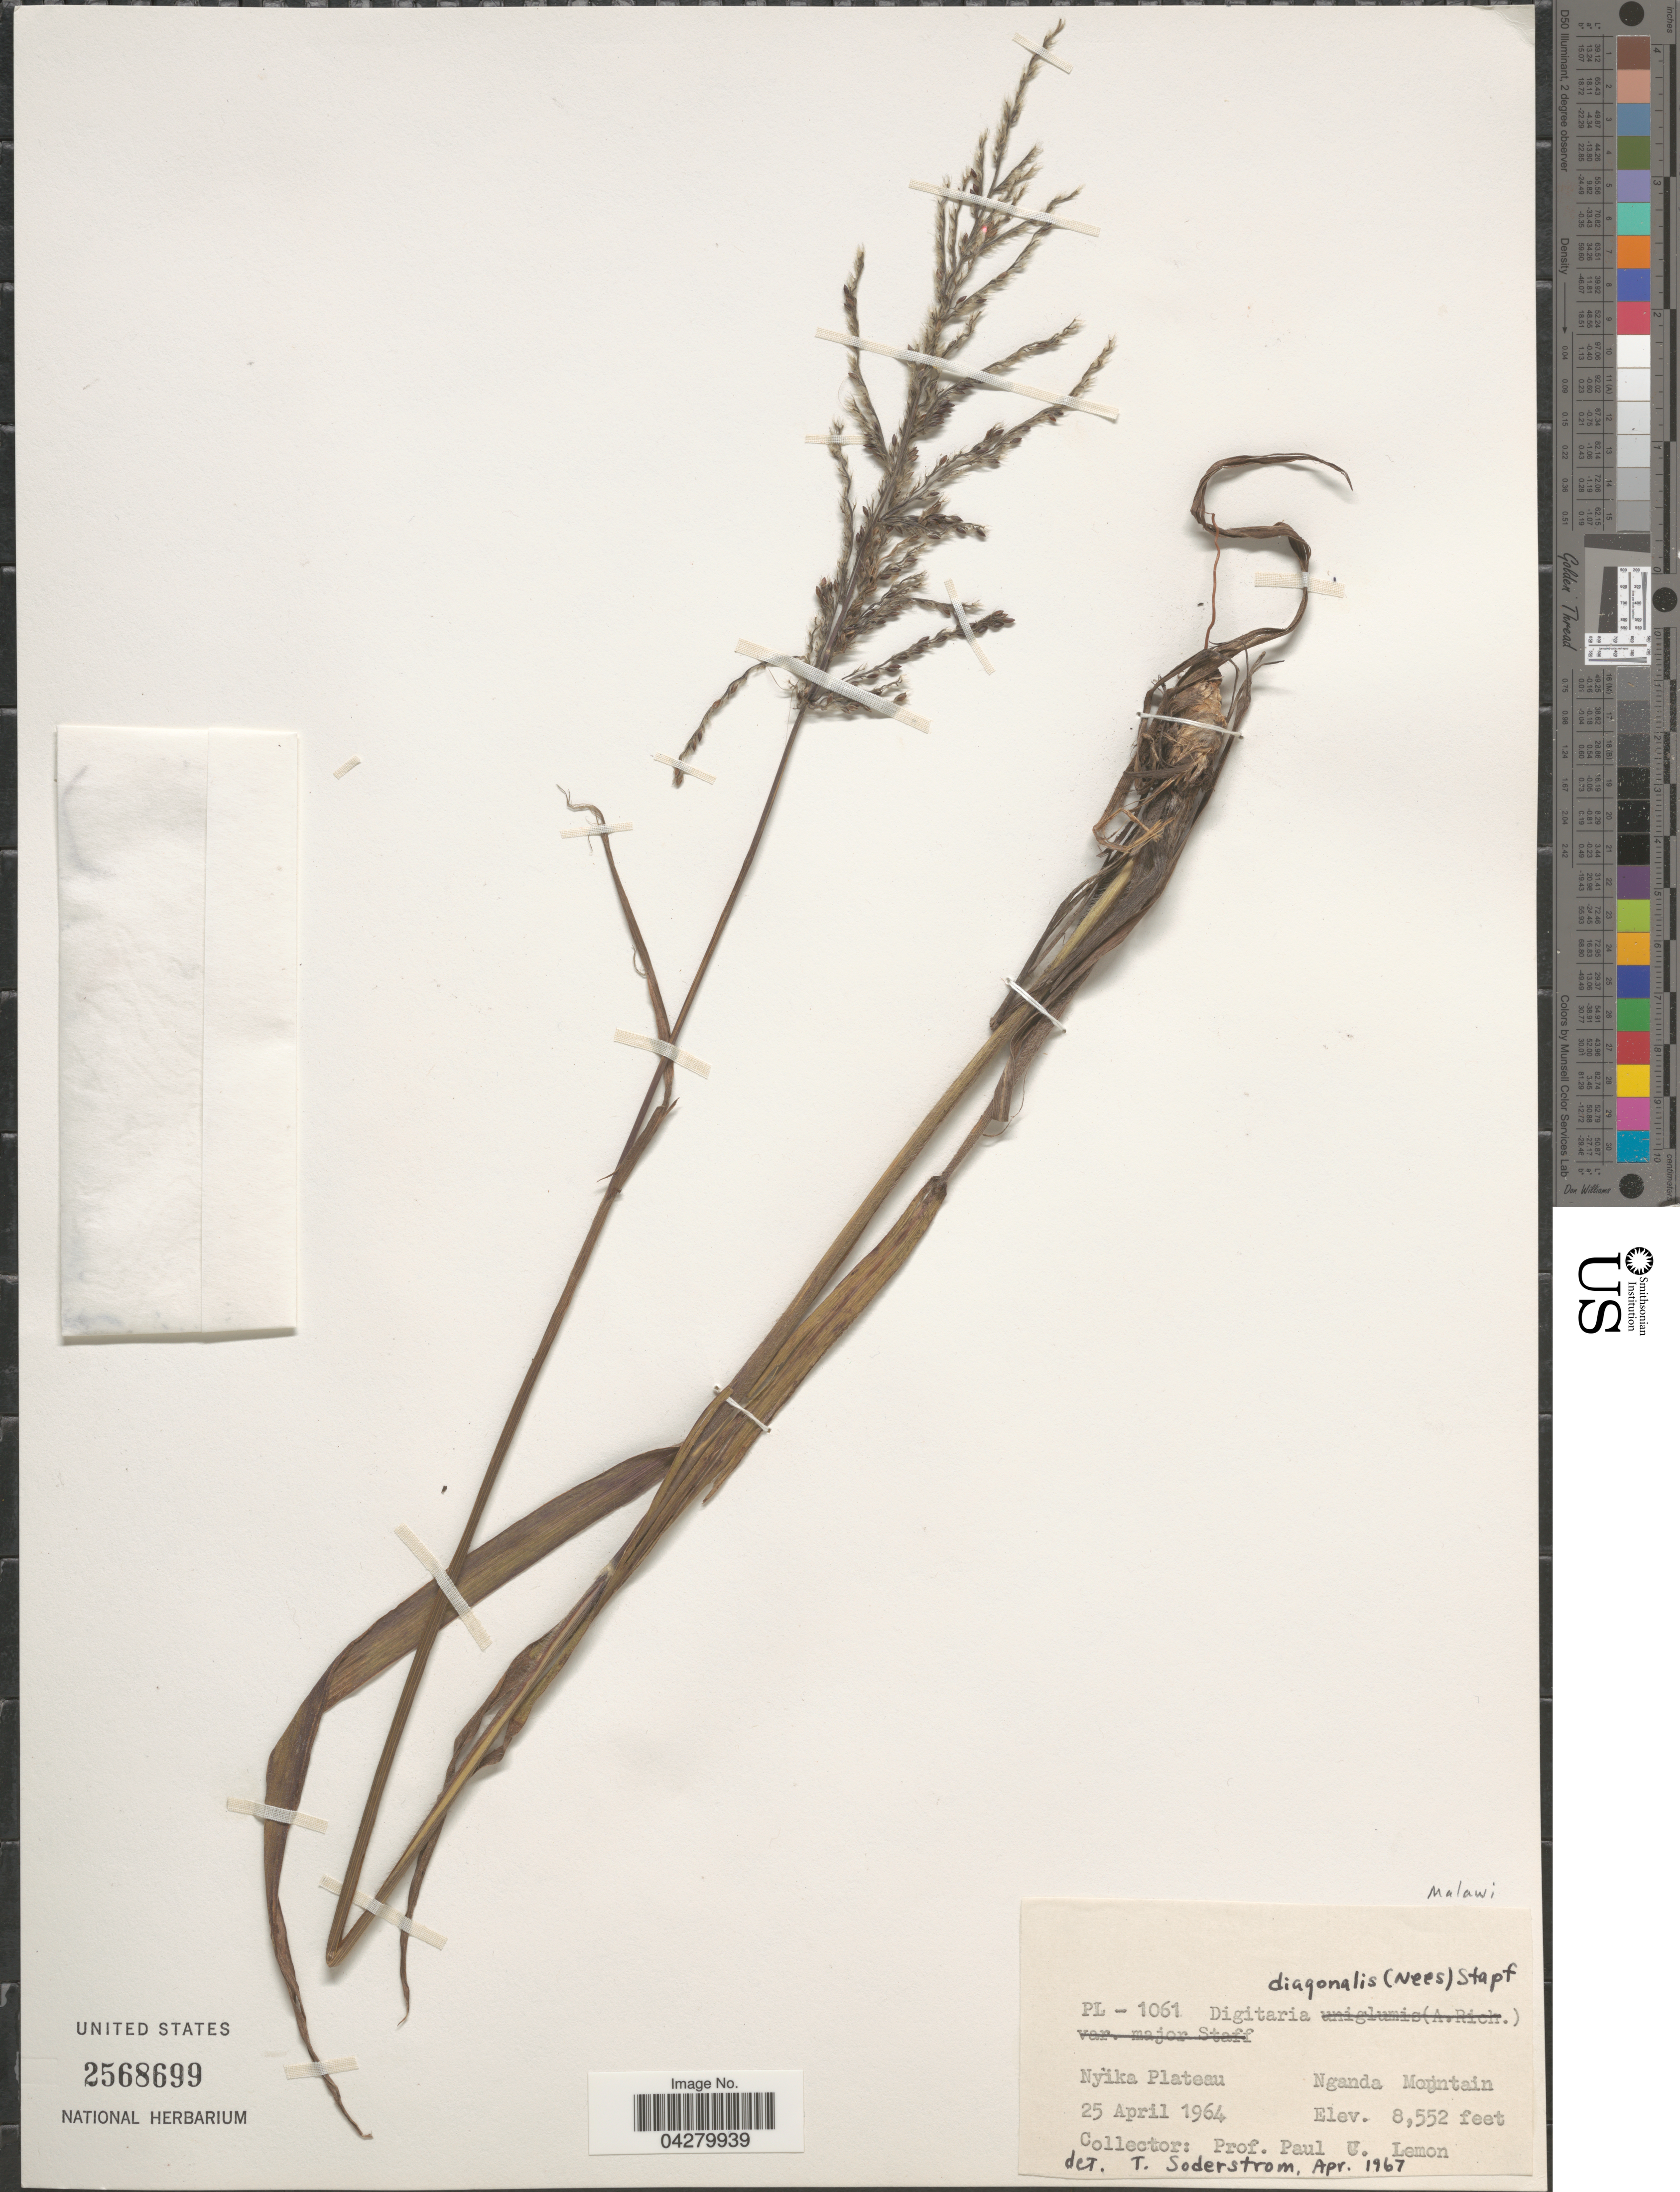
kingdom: Plantae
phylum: Tracheophyta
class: Liliopsida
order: Poales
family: Poaceae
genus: Digitaria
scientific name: Digitaria diagonalis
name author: (Nees) Stapf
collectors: P. Lemon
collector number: PL-1061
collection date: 1964-04-25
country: Malawi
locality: Nyika Plateau. Nganda Mountain.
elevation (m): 2607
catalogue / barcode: US 2568699